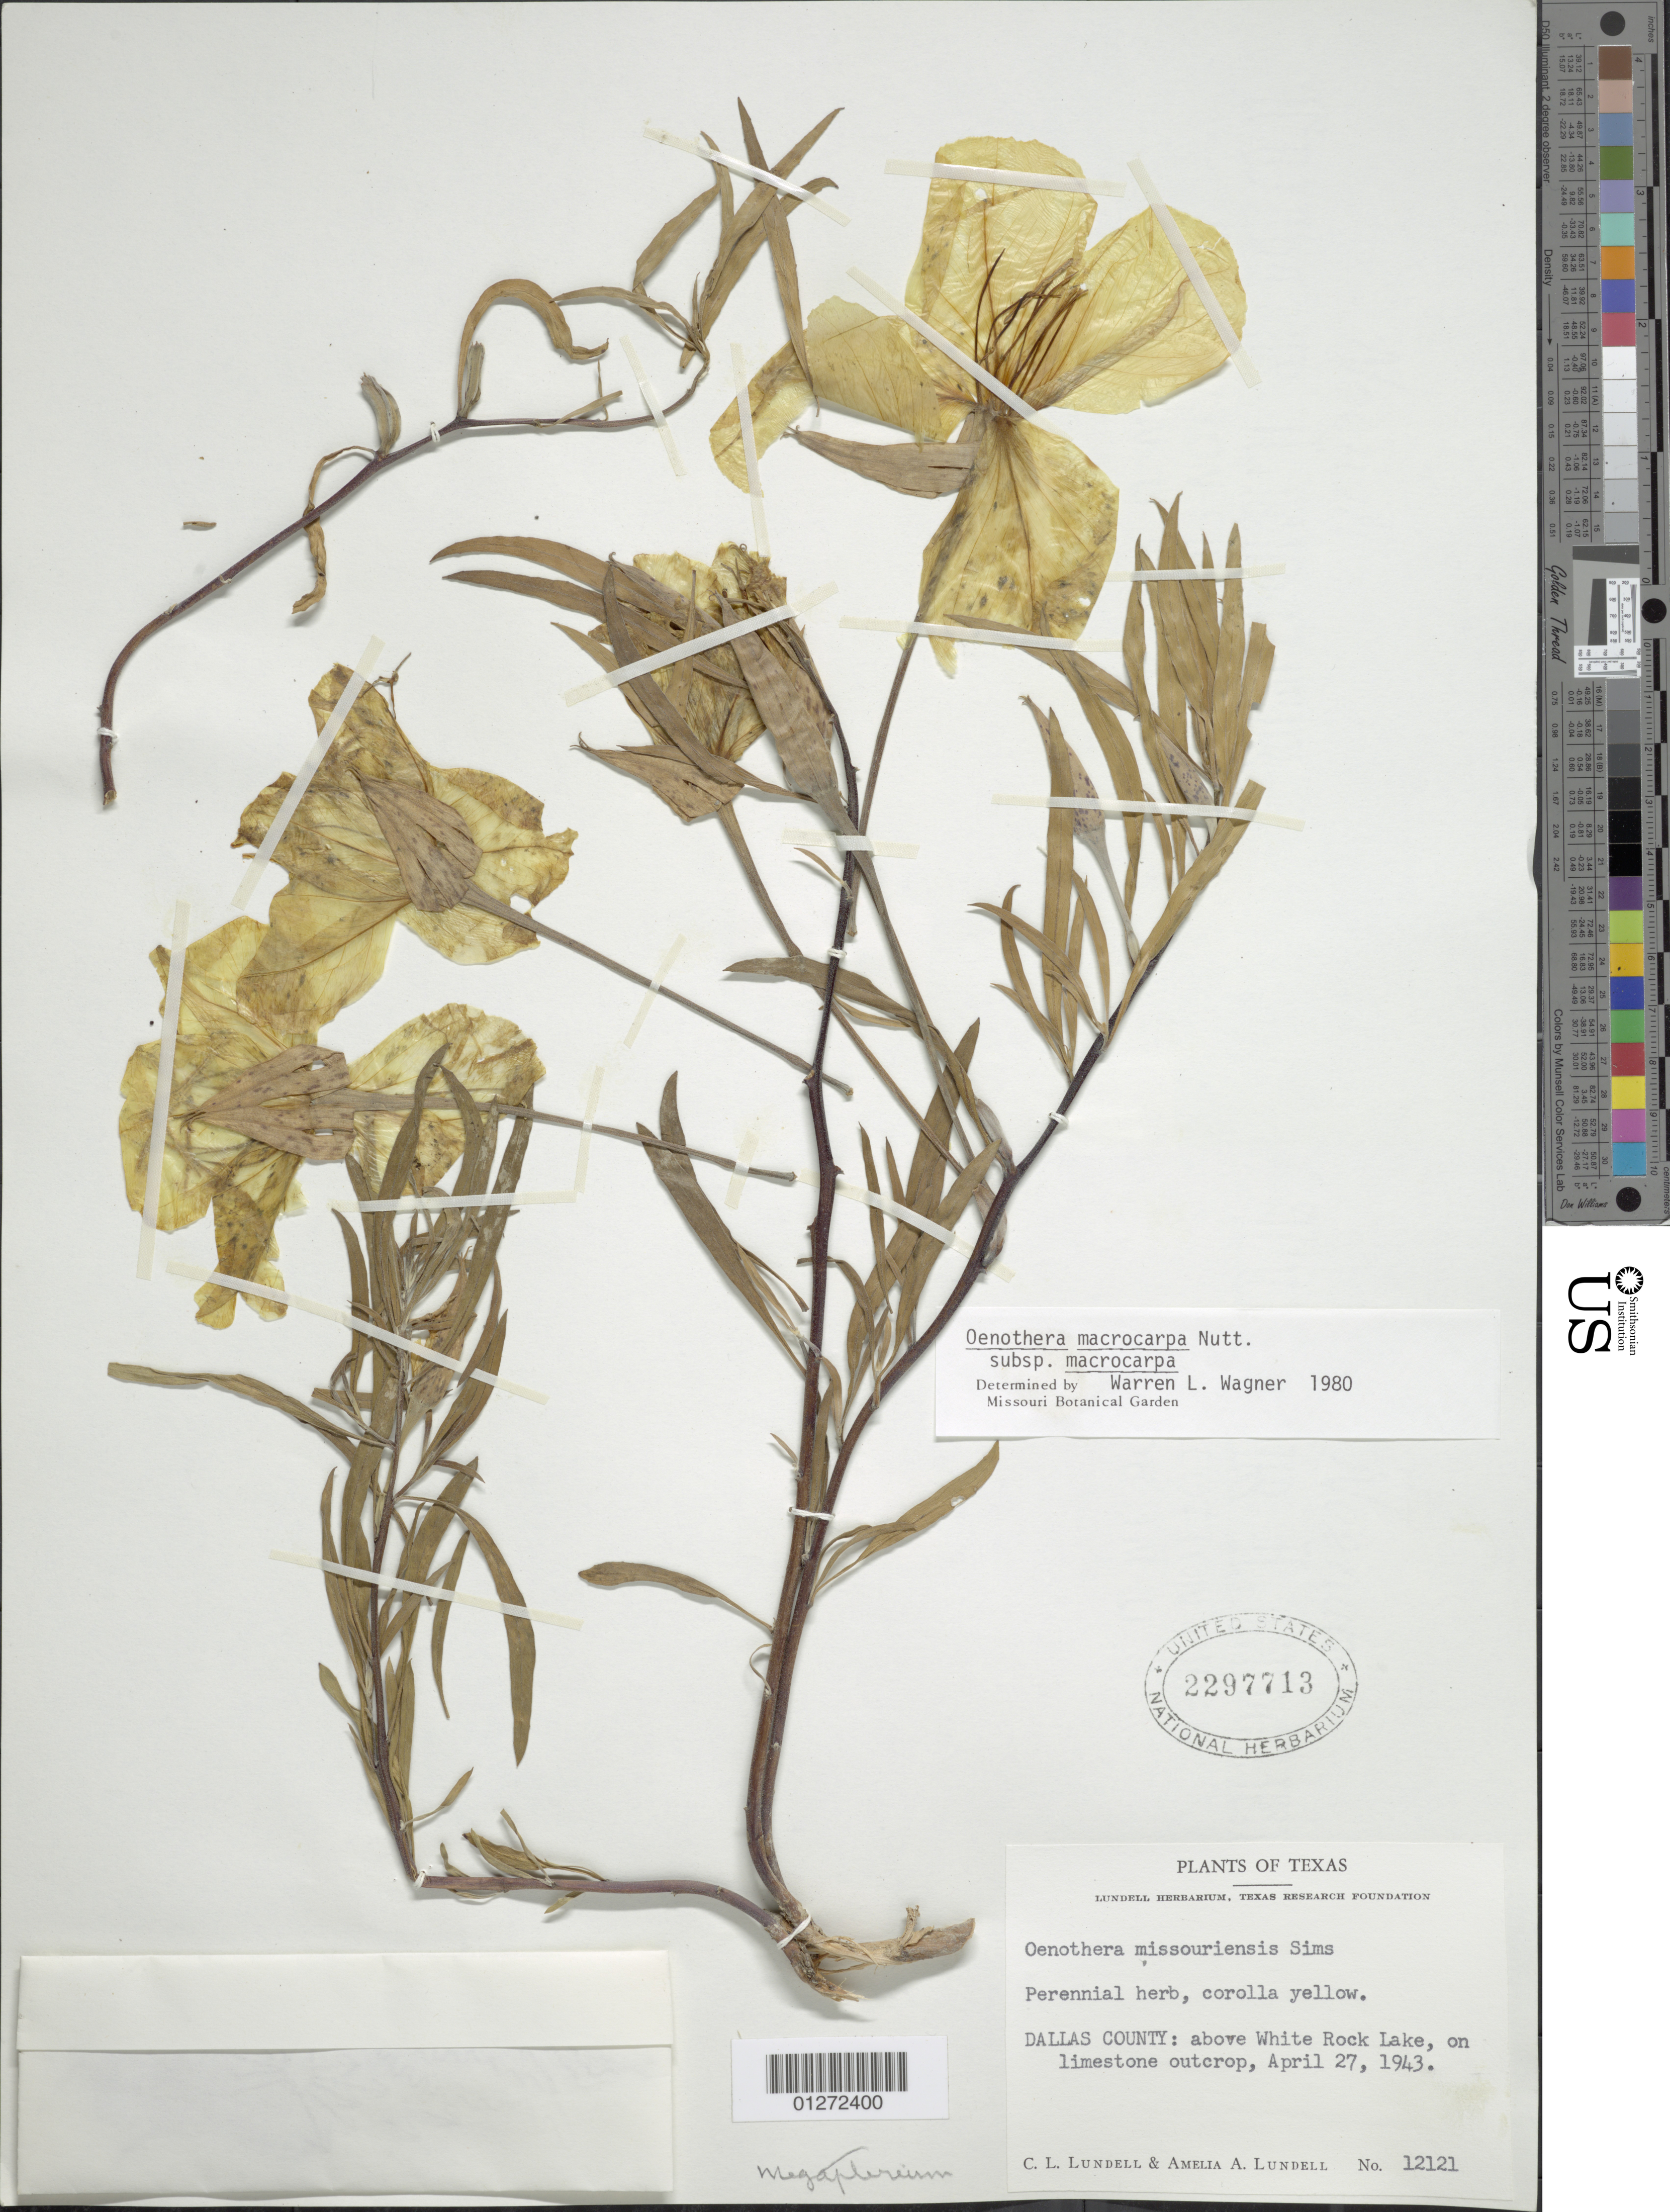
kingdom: Plantae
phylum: Tracheophyta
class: Magnoliopsida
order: Myrtales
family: Onagraceae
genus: Oenothera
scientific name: Oenothera macrocarpa subsp. macrocarpa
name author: Nutt.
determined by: Wagner, W. L., (BOT), Smithsonian Institution - National Museum of Natural History (UNITED STATES)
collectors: C. L. Lundell & A. A. Lundell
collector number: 12121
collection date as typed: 27 Apr 1943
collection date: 1943-04-27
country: United States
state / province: Texas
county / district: Dallas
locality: White Rock Lake, Dallas.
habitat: Lomestone outcrop.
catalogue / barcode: US 2297713